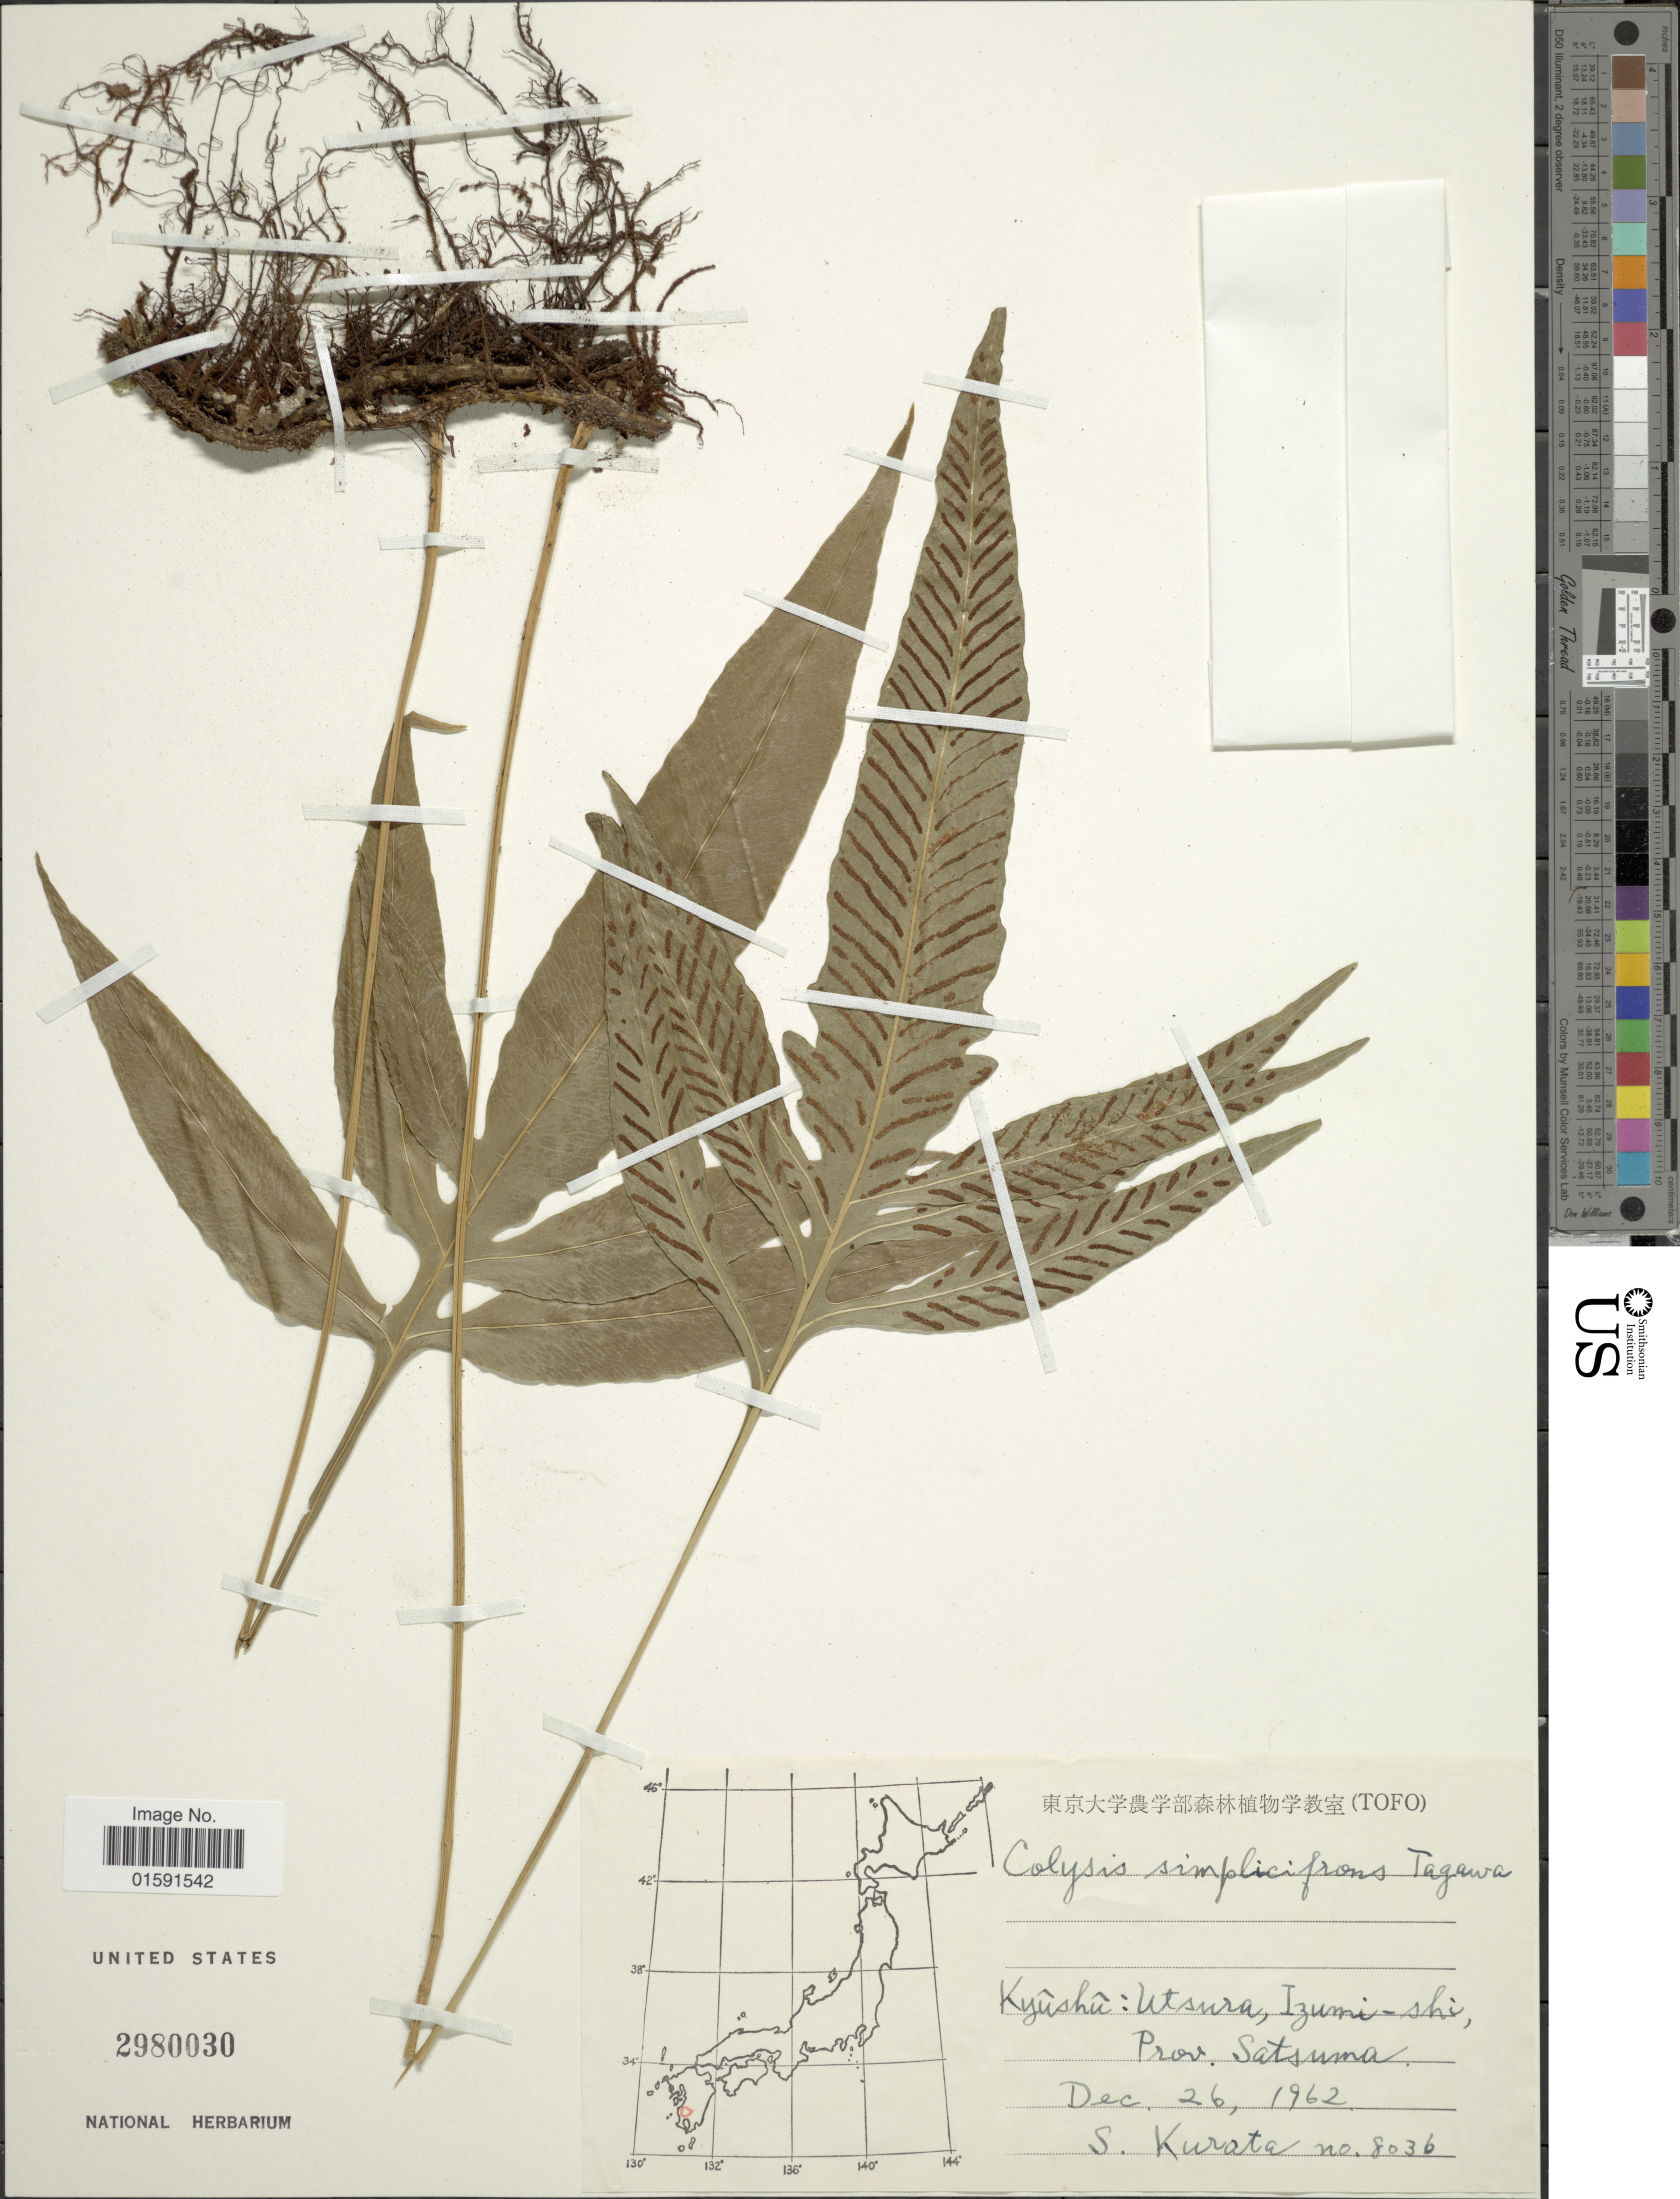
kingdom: Plantae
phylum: Tracheophyta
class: Polypodiopsida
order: Polypodiales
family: Polypodiaceae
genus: Selliguea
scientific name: Selliguea simplicifrons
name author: (Mett.)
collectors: Sa. Kurata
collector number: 8036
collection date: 1962-12-26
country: Japan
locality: Kyushu: Utsura, Izumi-shi, Prov. Satsuma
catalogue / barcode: US 2980030